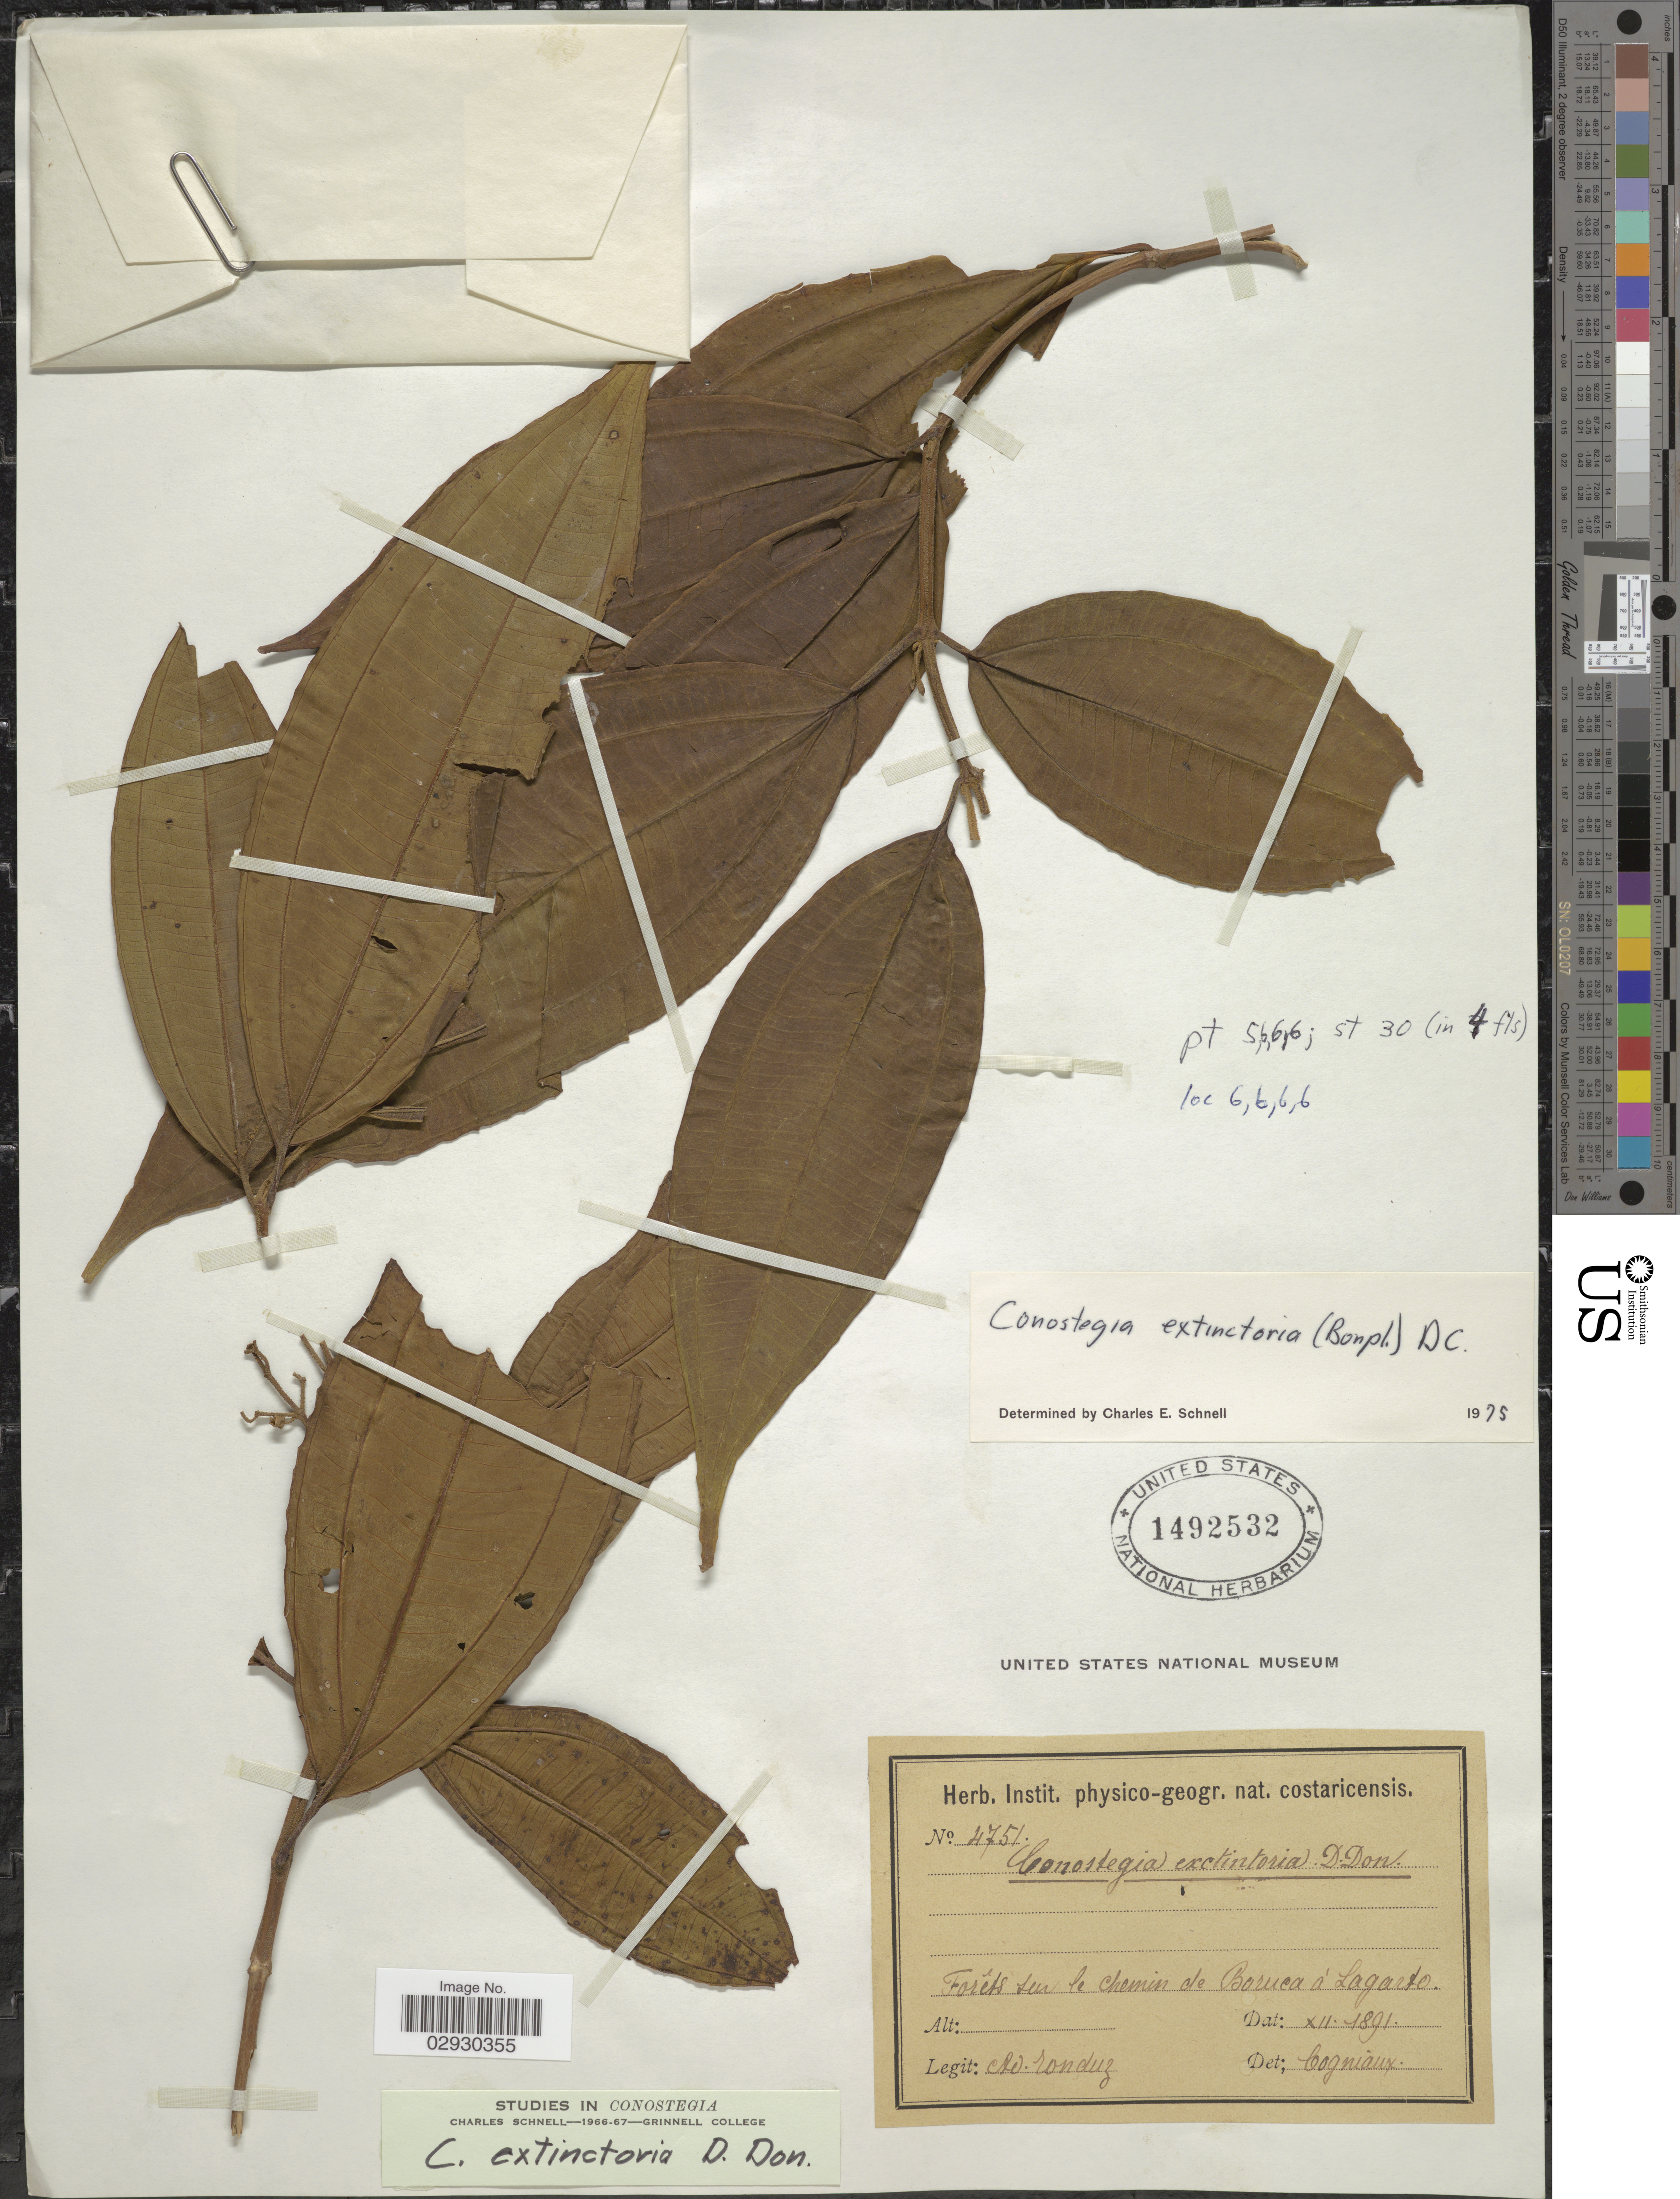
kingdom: Plantae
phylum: Tracheophyta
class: Magnoliopsida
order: Myrtales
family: Melastomataceae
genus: Conostegia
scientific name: Conostegia extinctoria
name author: (Bonpl.) D. Don ex DC.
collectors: A. Tonduz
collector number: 4751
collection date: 1891-12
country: Costa Rica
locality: Forêts sur le chemin de Boruca á Lagarto.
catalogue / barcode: US 1492532